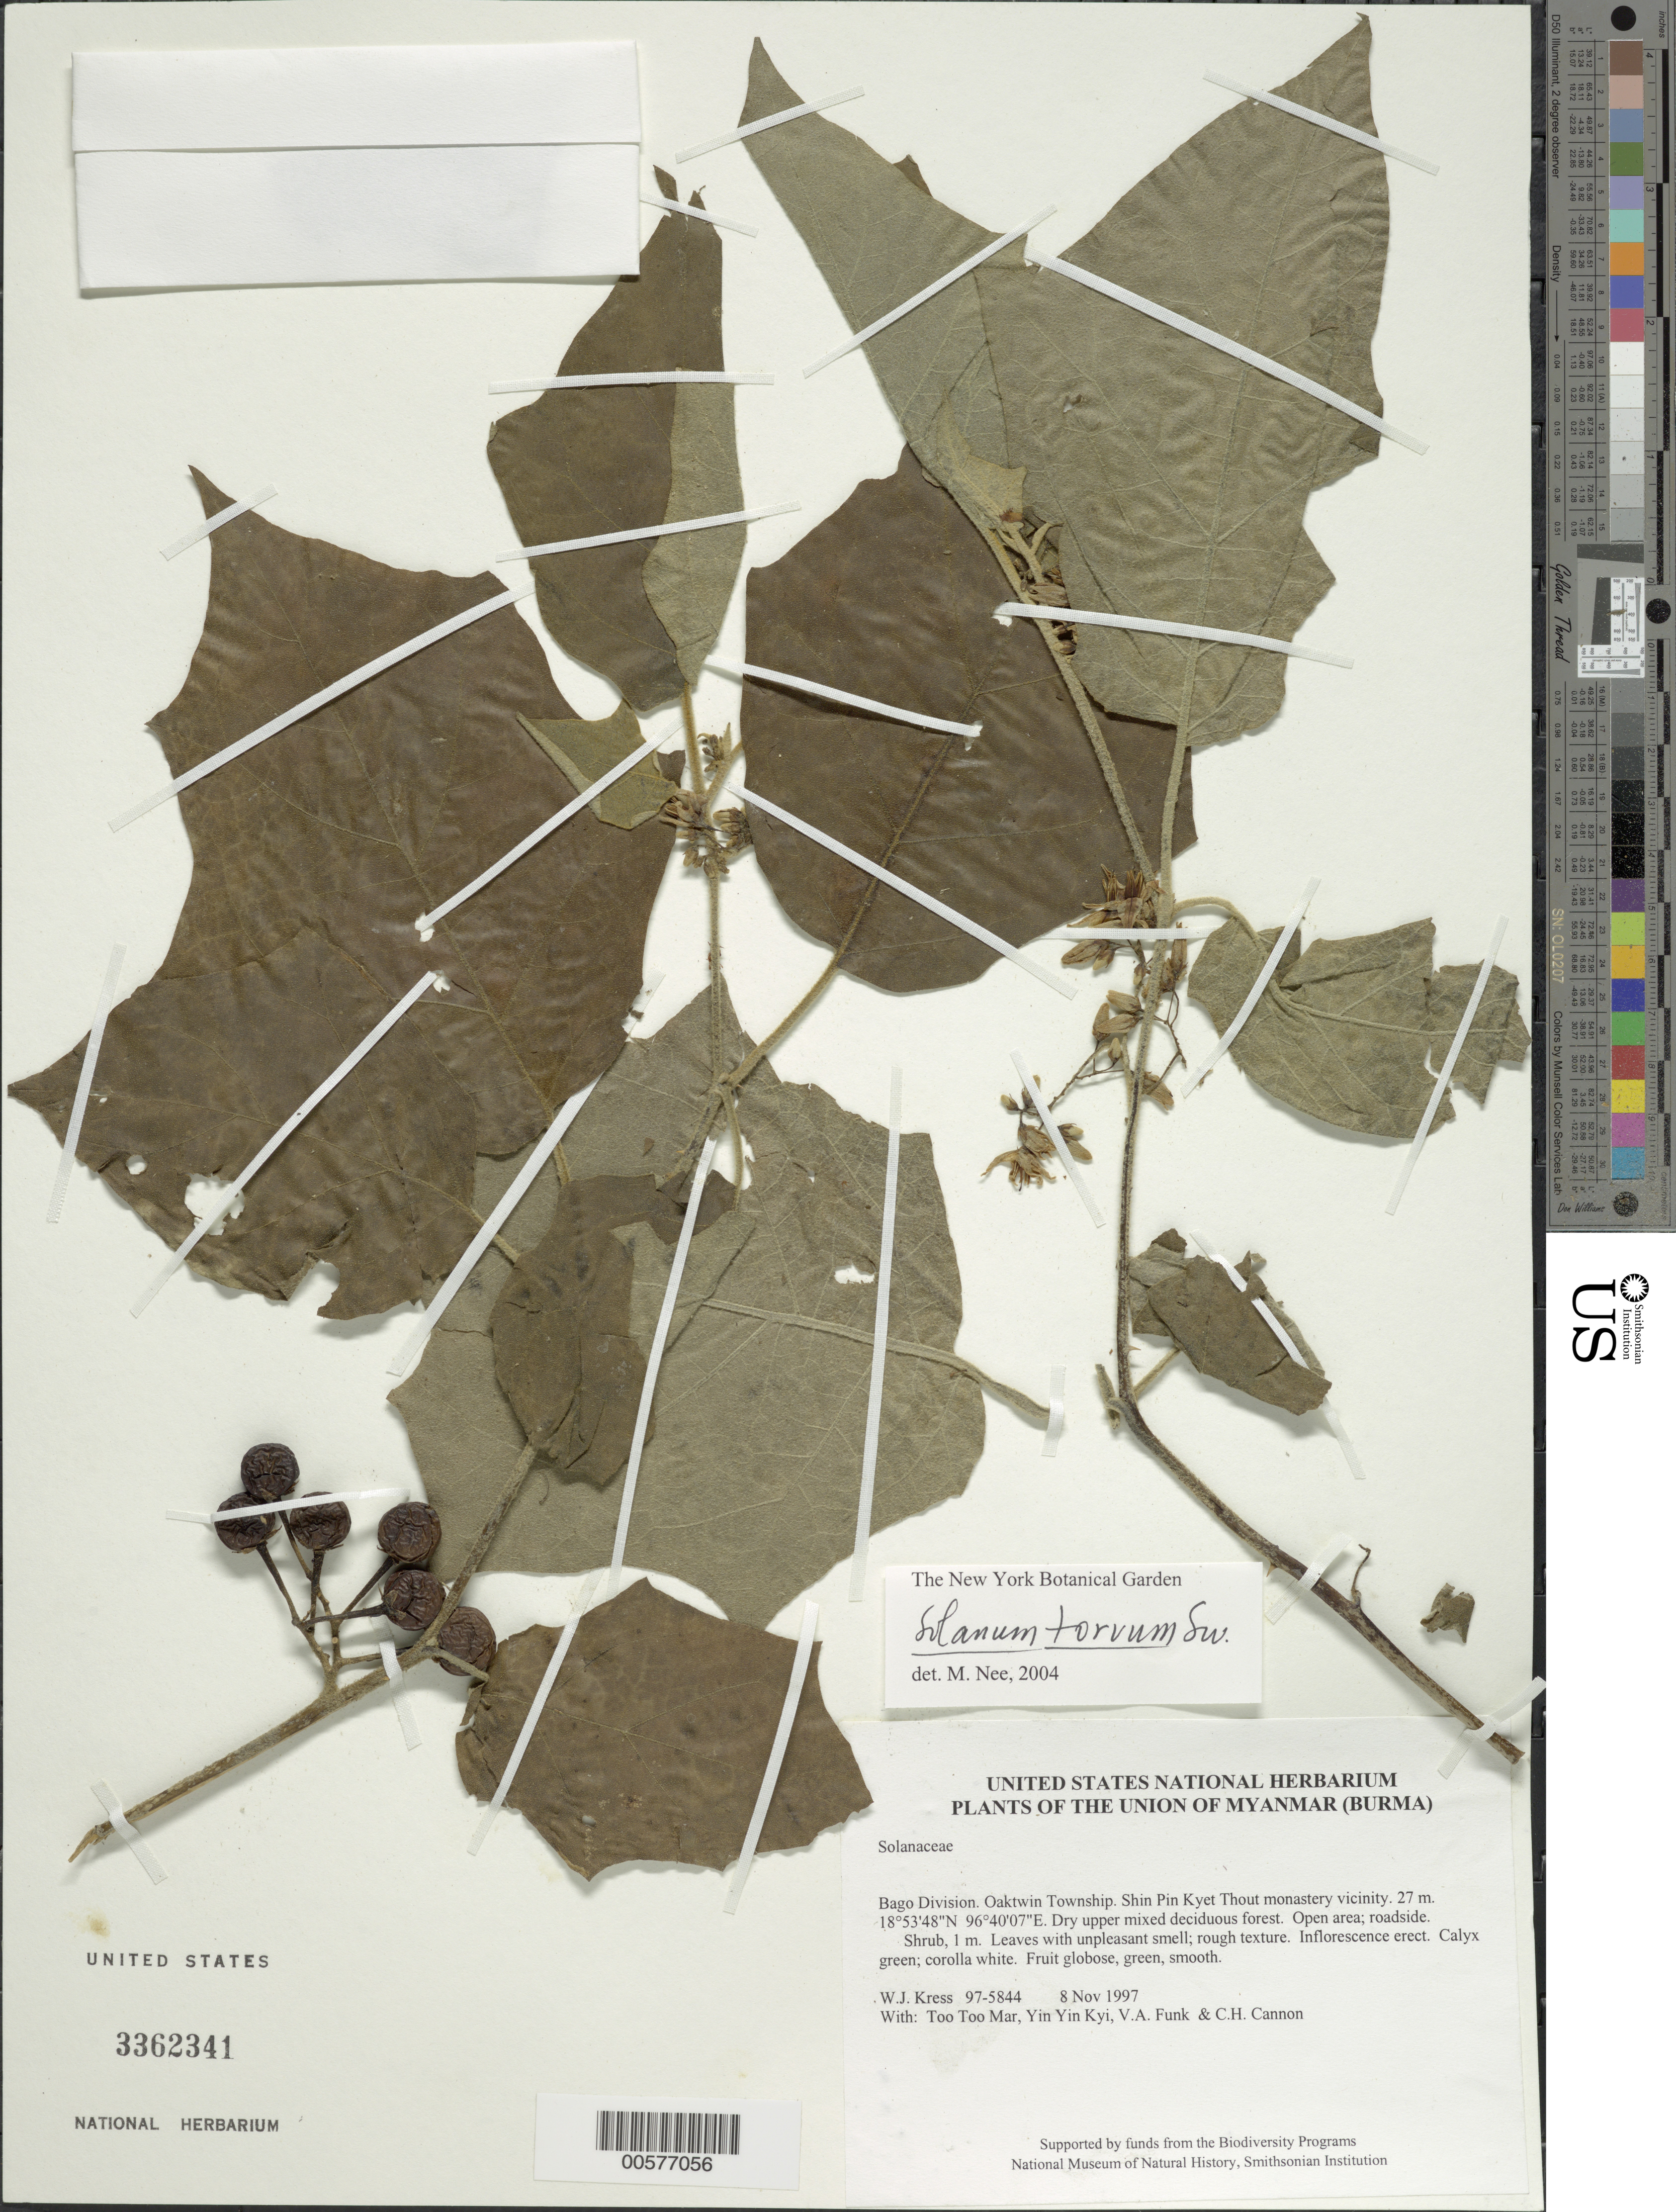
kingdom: Plantae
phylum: Tracheophyta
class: Magnoliopsida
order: Solanales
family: Solanaceae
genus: Solanum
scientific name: Solanum torvum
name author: Sw.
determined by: Nee, Michael H.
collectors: W. J. Kress, Too Too Mar, Yin Yin Kyi, V. Funk, C. H. Cannon & D. A. Bell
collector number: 97-5844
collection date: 1997-11-08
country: Myanmar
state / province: Bago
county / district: Oaktwin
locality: Shin Pin Kyet Thout monastery vicinity.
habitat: Dry upper mixed deciduous forest. Open area; roadside.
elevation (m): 27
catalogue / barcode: US 3362341